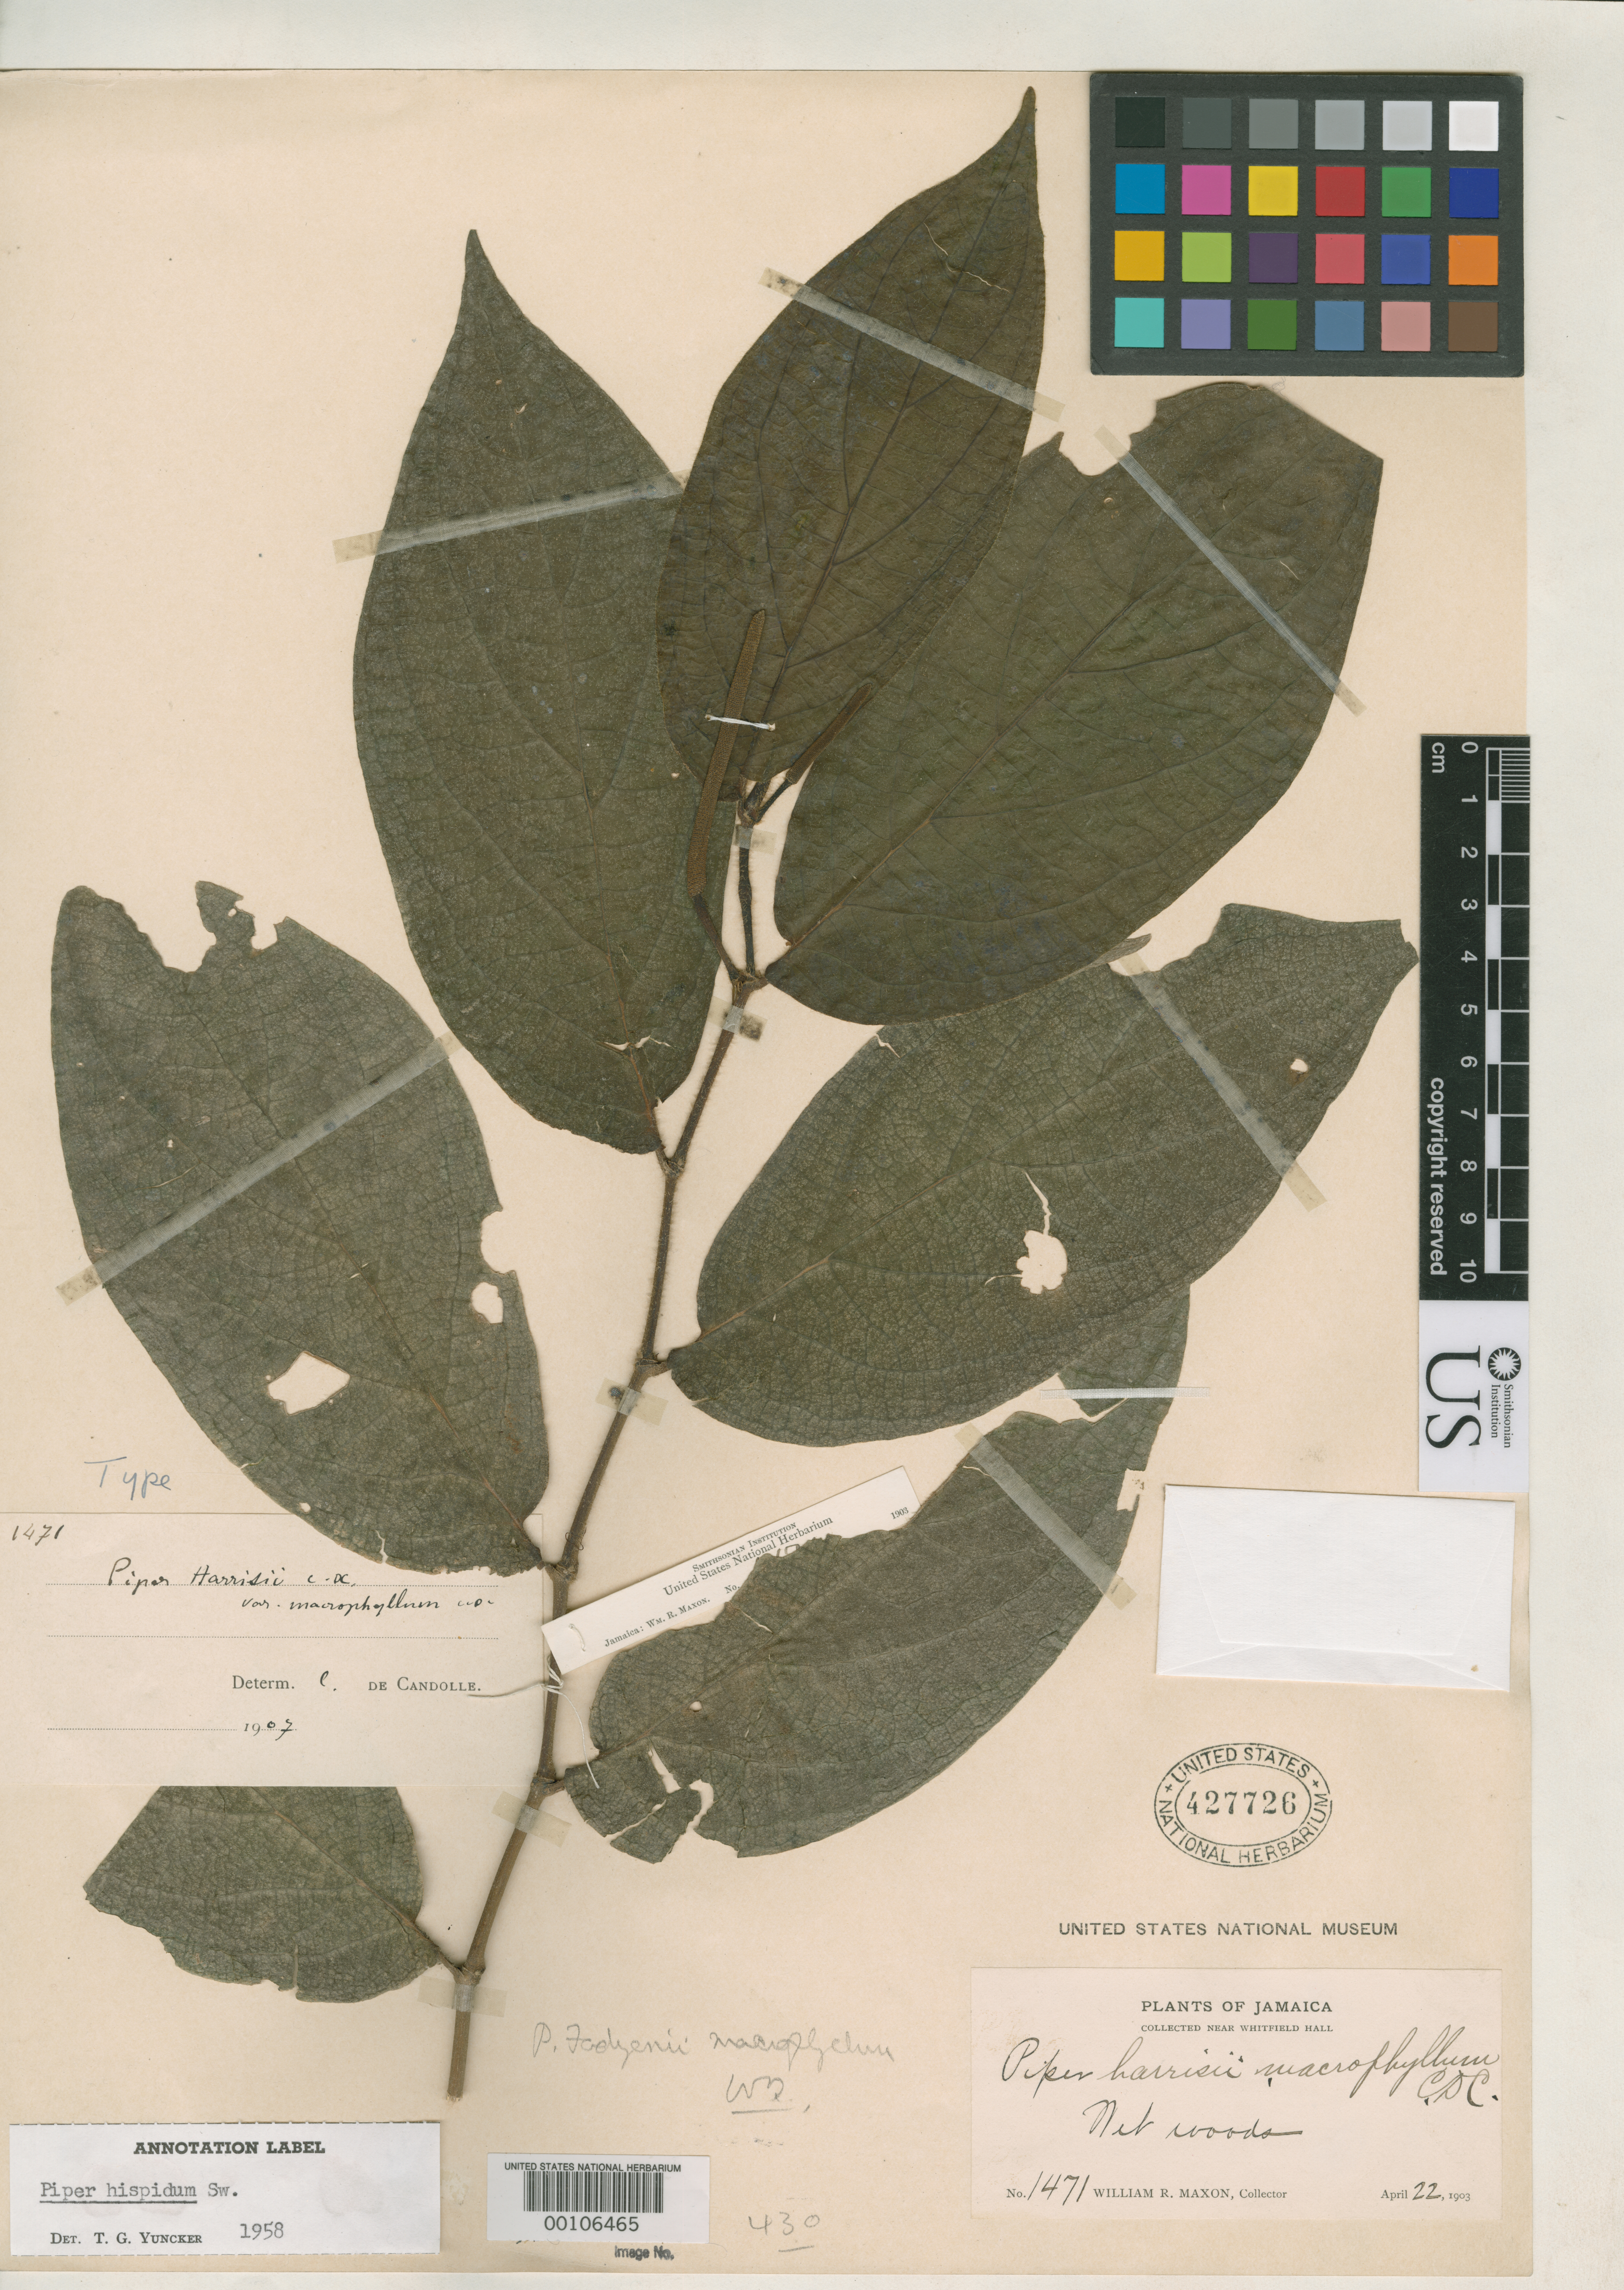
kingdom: Plantae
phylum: Tracheophyta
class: Magnoliopsida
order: Piperales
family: Piperaceae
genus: Piper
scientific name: Piper harrisii var. macrophyllum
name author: C. DC. in Urb.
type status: Holotype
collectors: W. R. Maxon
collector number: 1471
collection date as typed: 22 Apr 1903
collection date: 1903-04-22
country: Jamaica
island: Greater Antilles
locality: Near Whitfield.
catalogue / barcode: US 427726